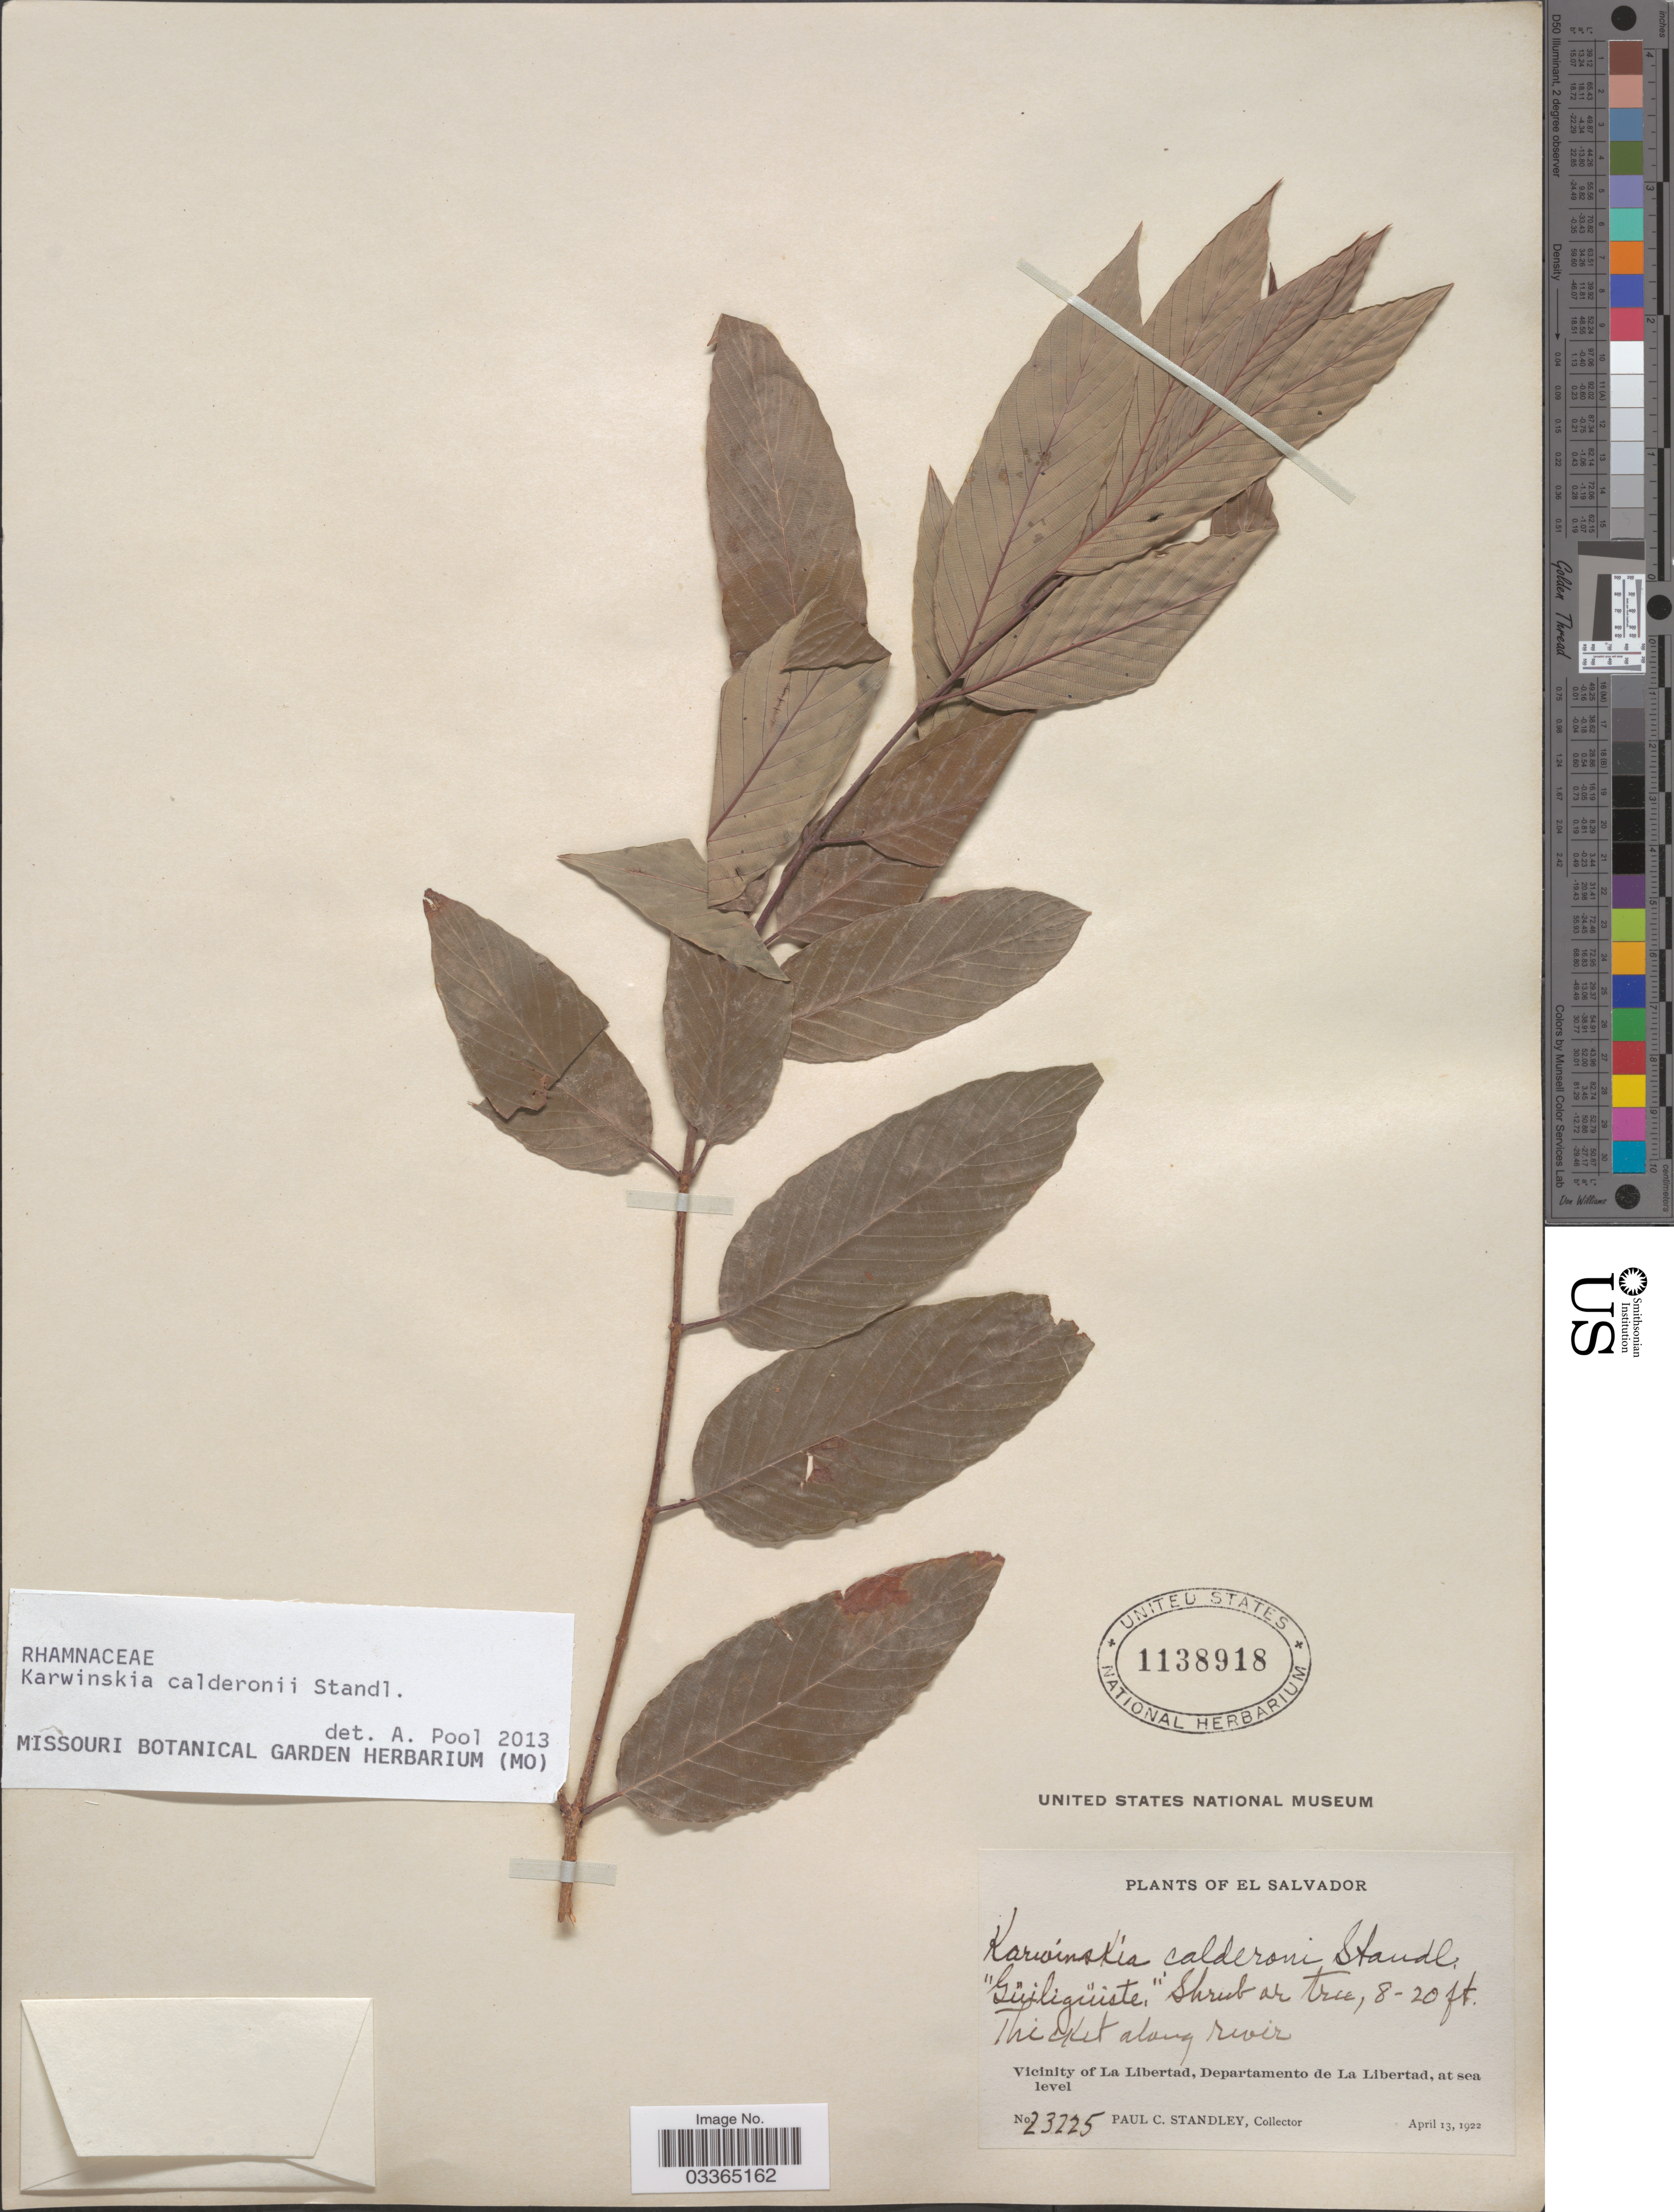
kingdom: Plantae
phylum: Tracheophyta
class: Magnoliopsida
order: Rosales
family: Rhamnaceae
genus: Karwinskia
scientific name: Karwinskia calderonii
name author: Standl.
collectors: P. C. Standley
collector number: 23225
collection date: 1922-04-13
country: El Salvador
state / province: La Libertad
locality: Vicinity of La Libertad, Departamento de La Libertad.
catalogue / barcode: US 1138918